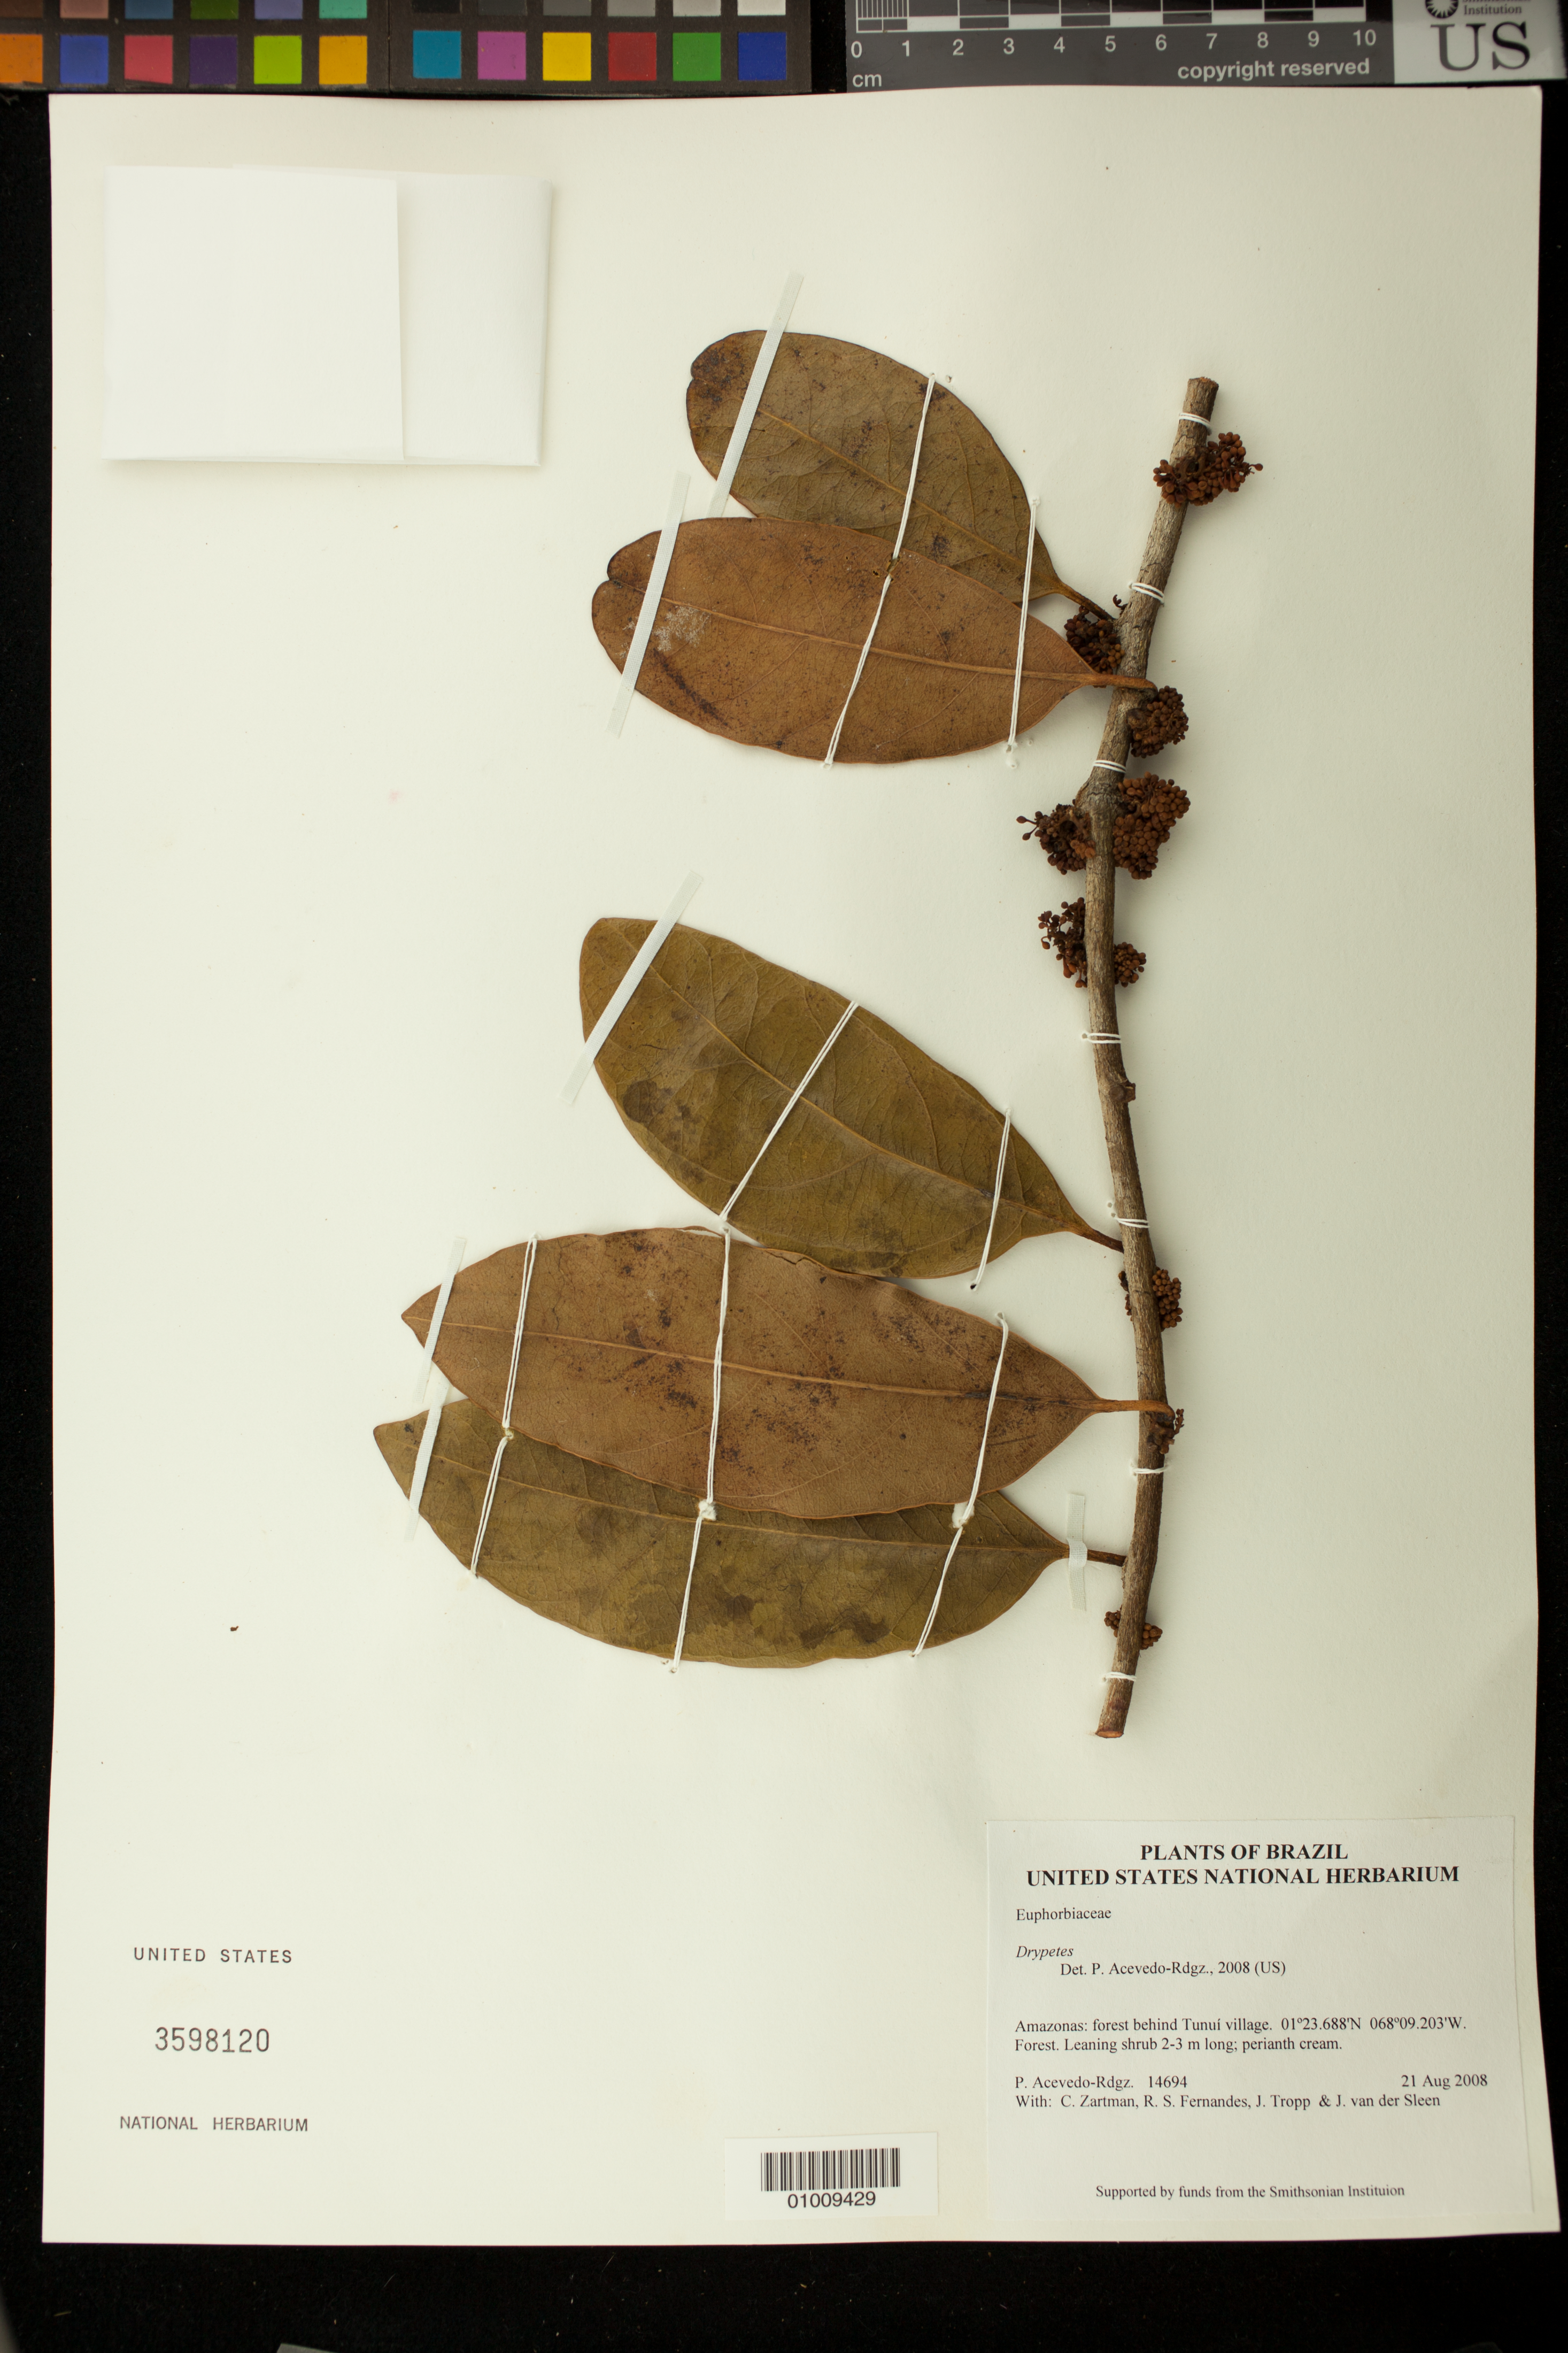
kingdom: Plantae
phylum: Tracheophyta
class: Magnoliopsida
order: Magnoliales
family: Myristicaceae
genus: Compsoneura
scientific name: Compsoneura debilis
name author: (Spruce ex A. DC.) Warb.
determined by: Strong, M. T., (US), Smithsonian Institution - National Museum of Natural History (UNITED STATES)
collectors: P. Acevedo-Rodr., C. Zartman, R. Fernandes, J. Tropp & J. Sleen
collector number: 14694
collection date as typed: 21 Aug 2008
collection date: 2008-08-21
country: Brazil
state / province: Amazonas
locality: Amazonas: forest behind Tunuí village.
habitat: Forest.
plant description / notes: NY, MO, K, US, F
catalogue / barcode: US 3598120